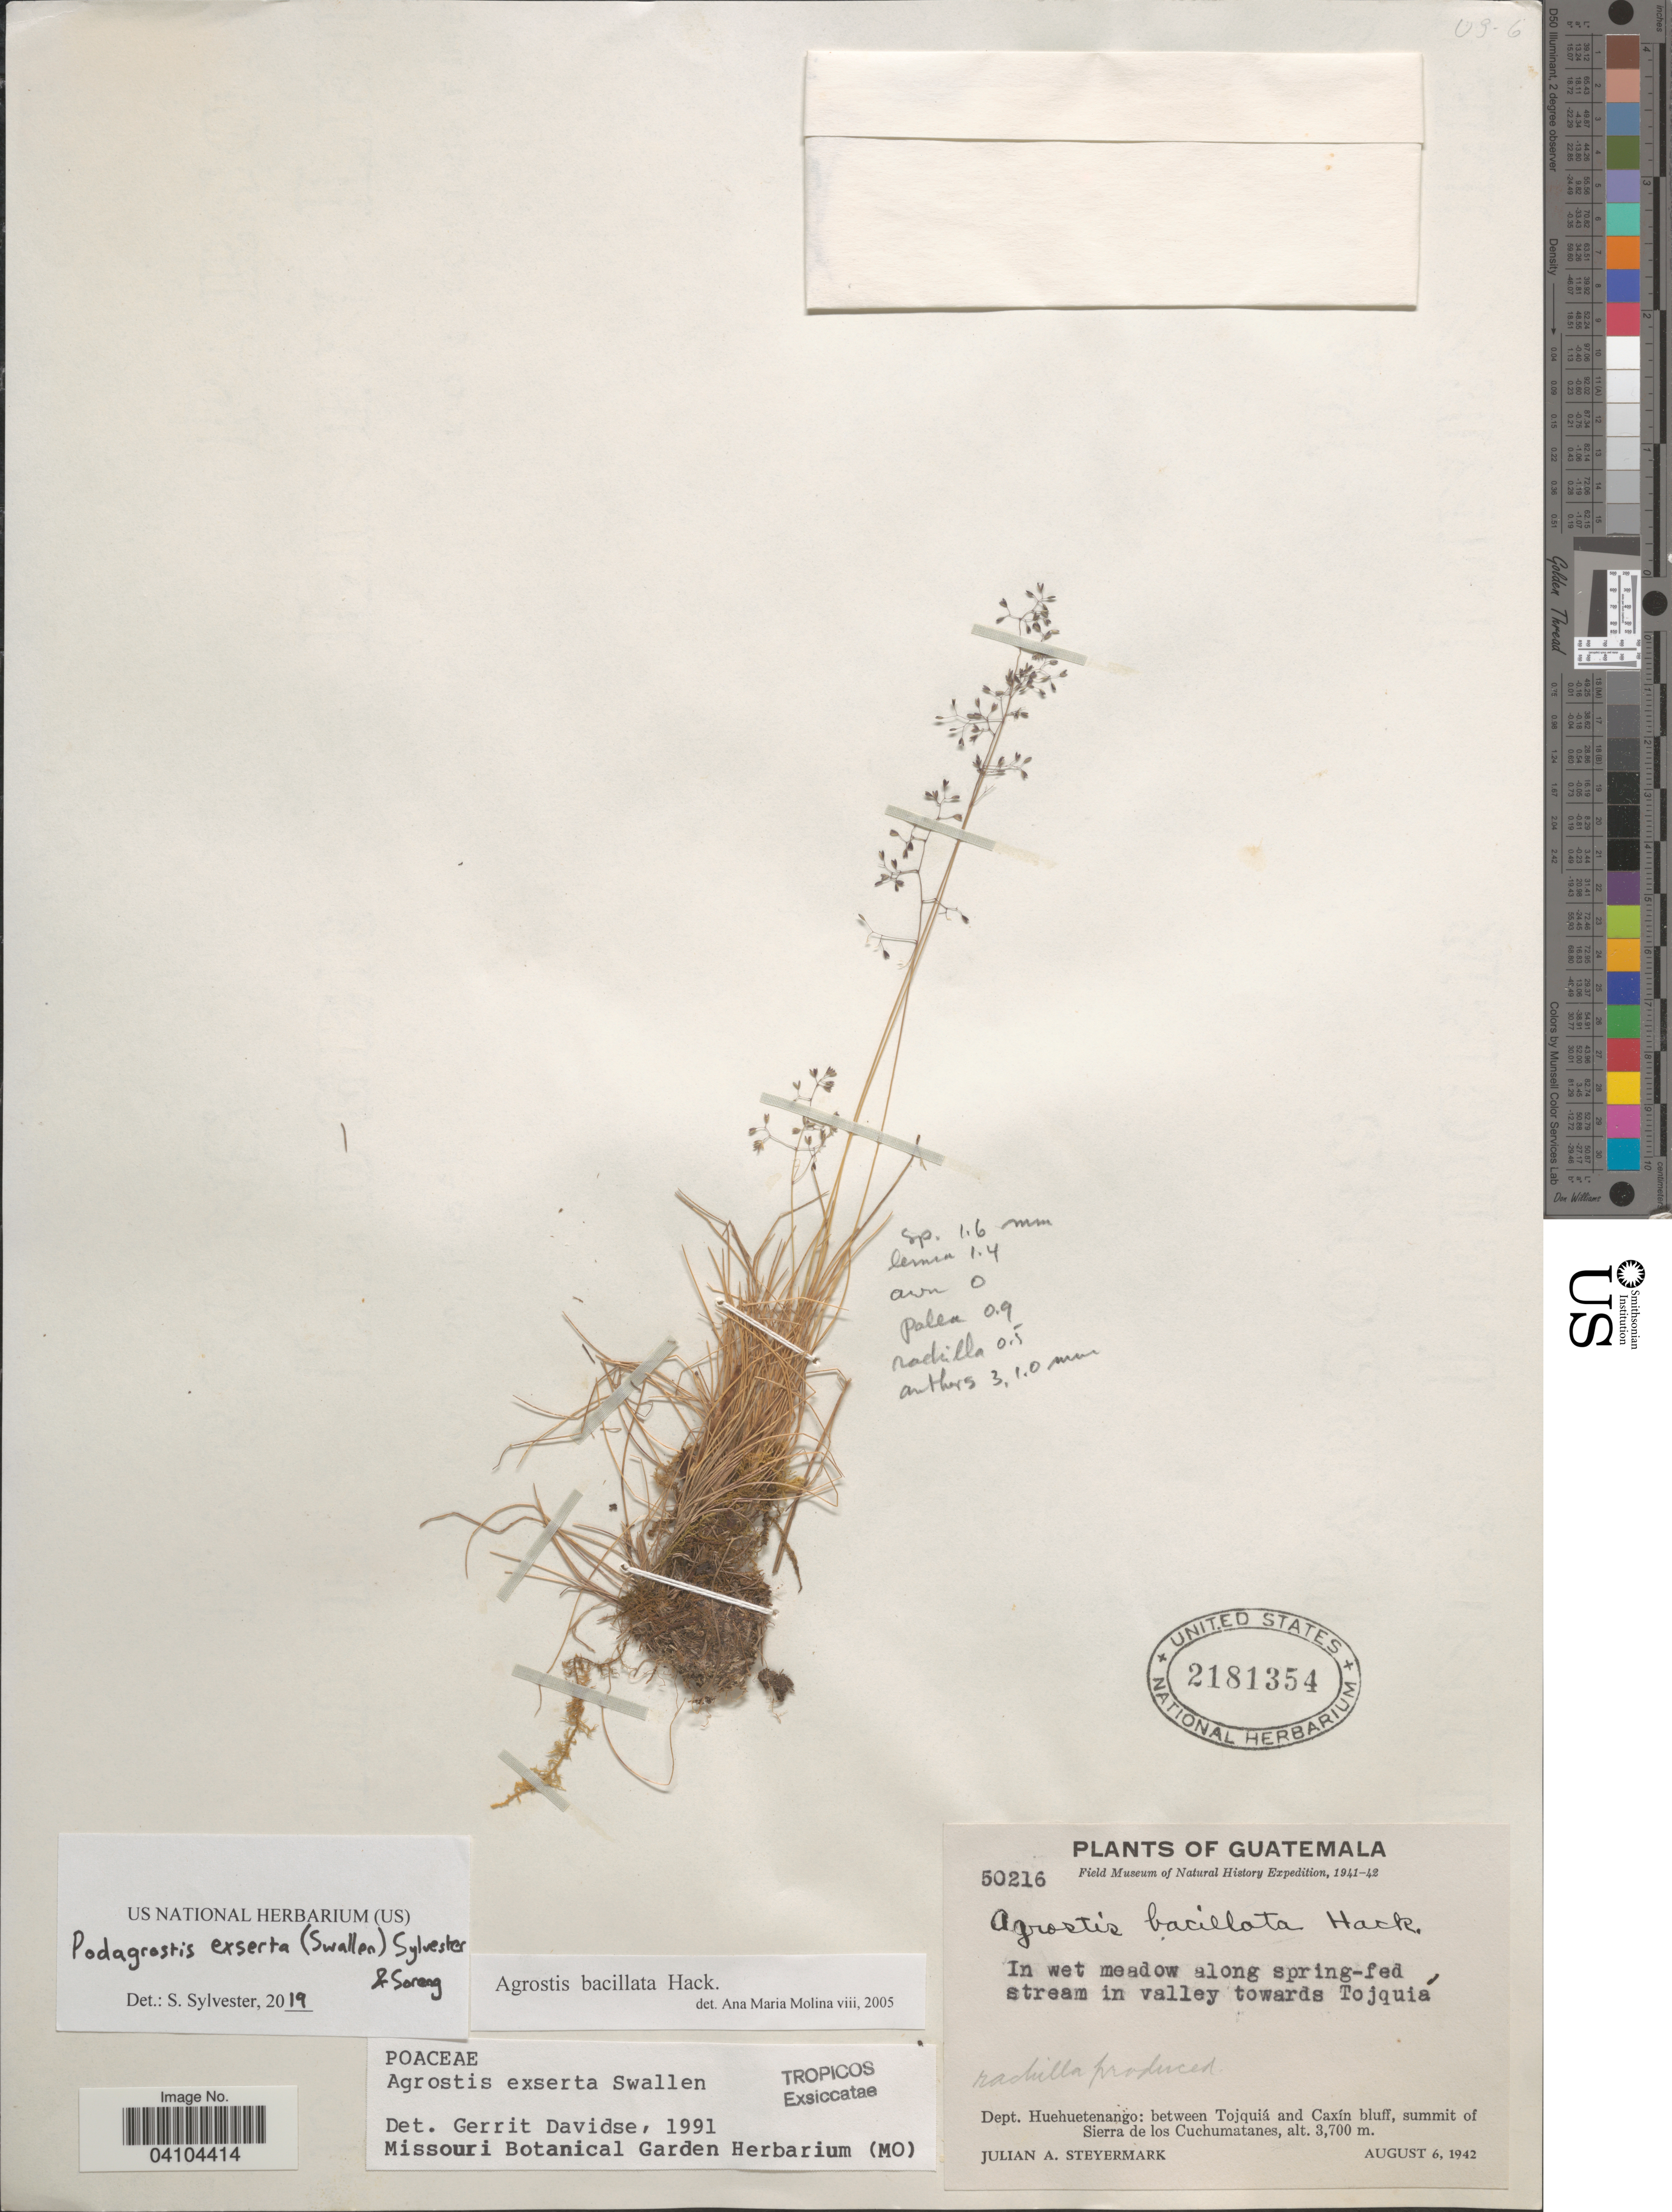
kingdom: Plantae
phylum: Tracheophyta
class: Liliopsida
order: Poales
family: Poaceae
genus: Agrostis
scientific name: Agrostis exserta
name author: Swallen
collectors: J. Steyermark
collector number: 50216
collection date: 1942-08-06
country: Guatemala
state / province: Huehuetenango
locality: Field Museum of Natural History Expedition, 1941-48. Dept. Huehuetenango: between Tojquiá and Caxín bluff, summit of Sierra de los Cuchumatanes. In wet meadow along sprinf-fed stream in valley towards Tojquiá.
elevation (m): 3700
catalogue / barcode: US 2181354